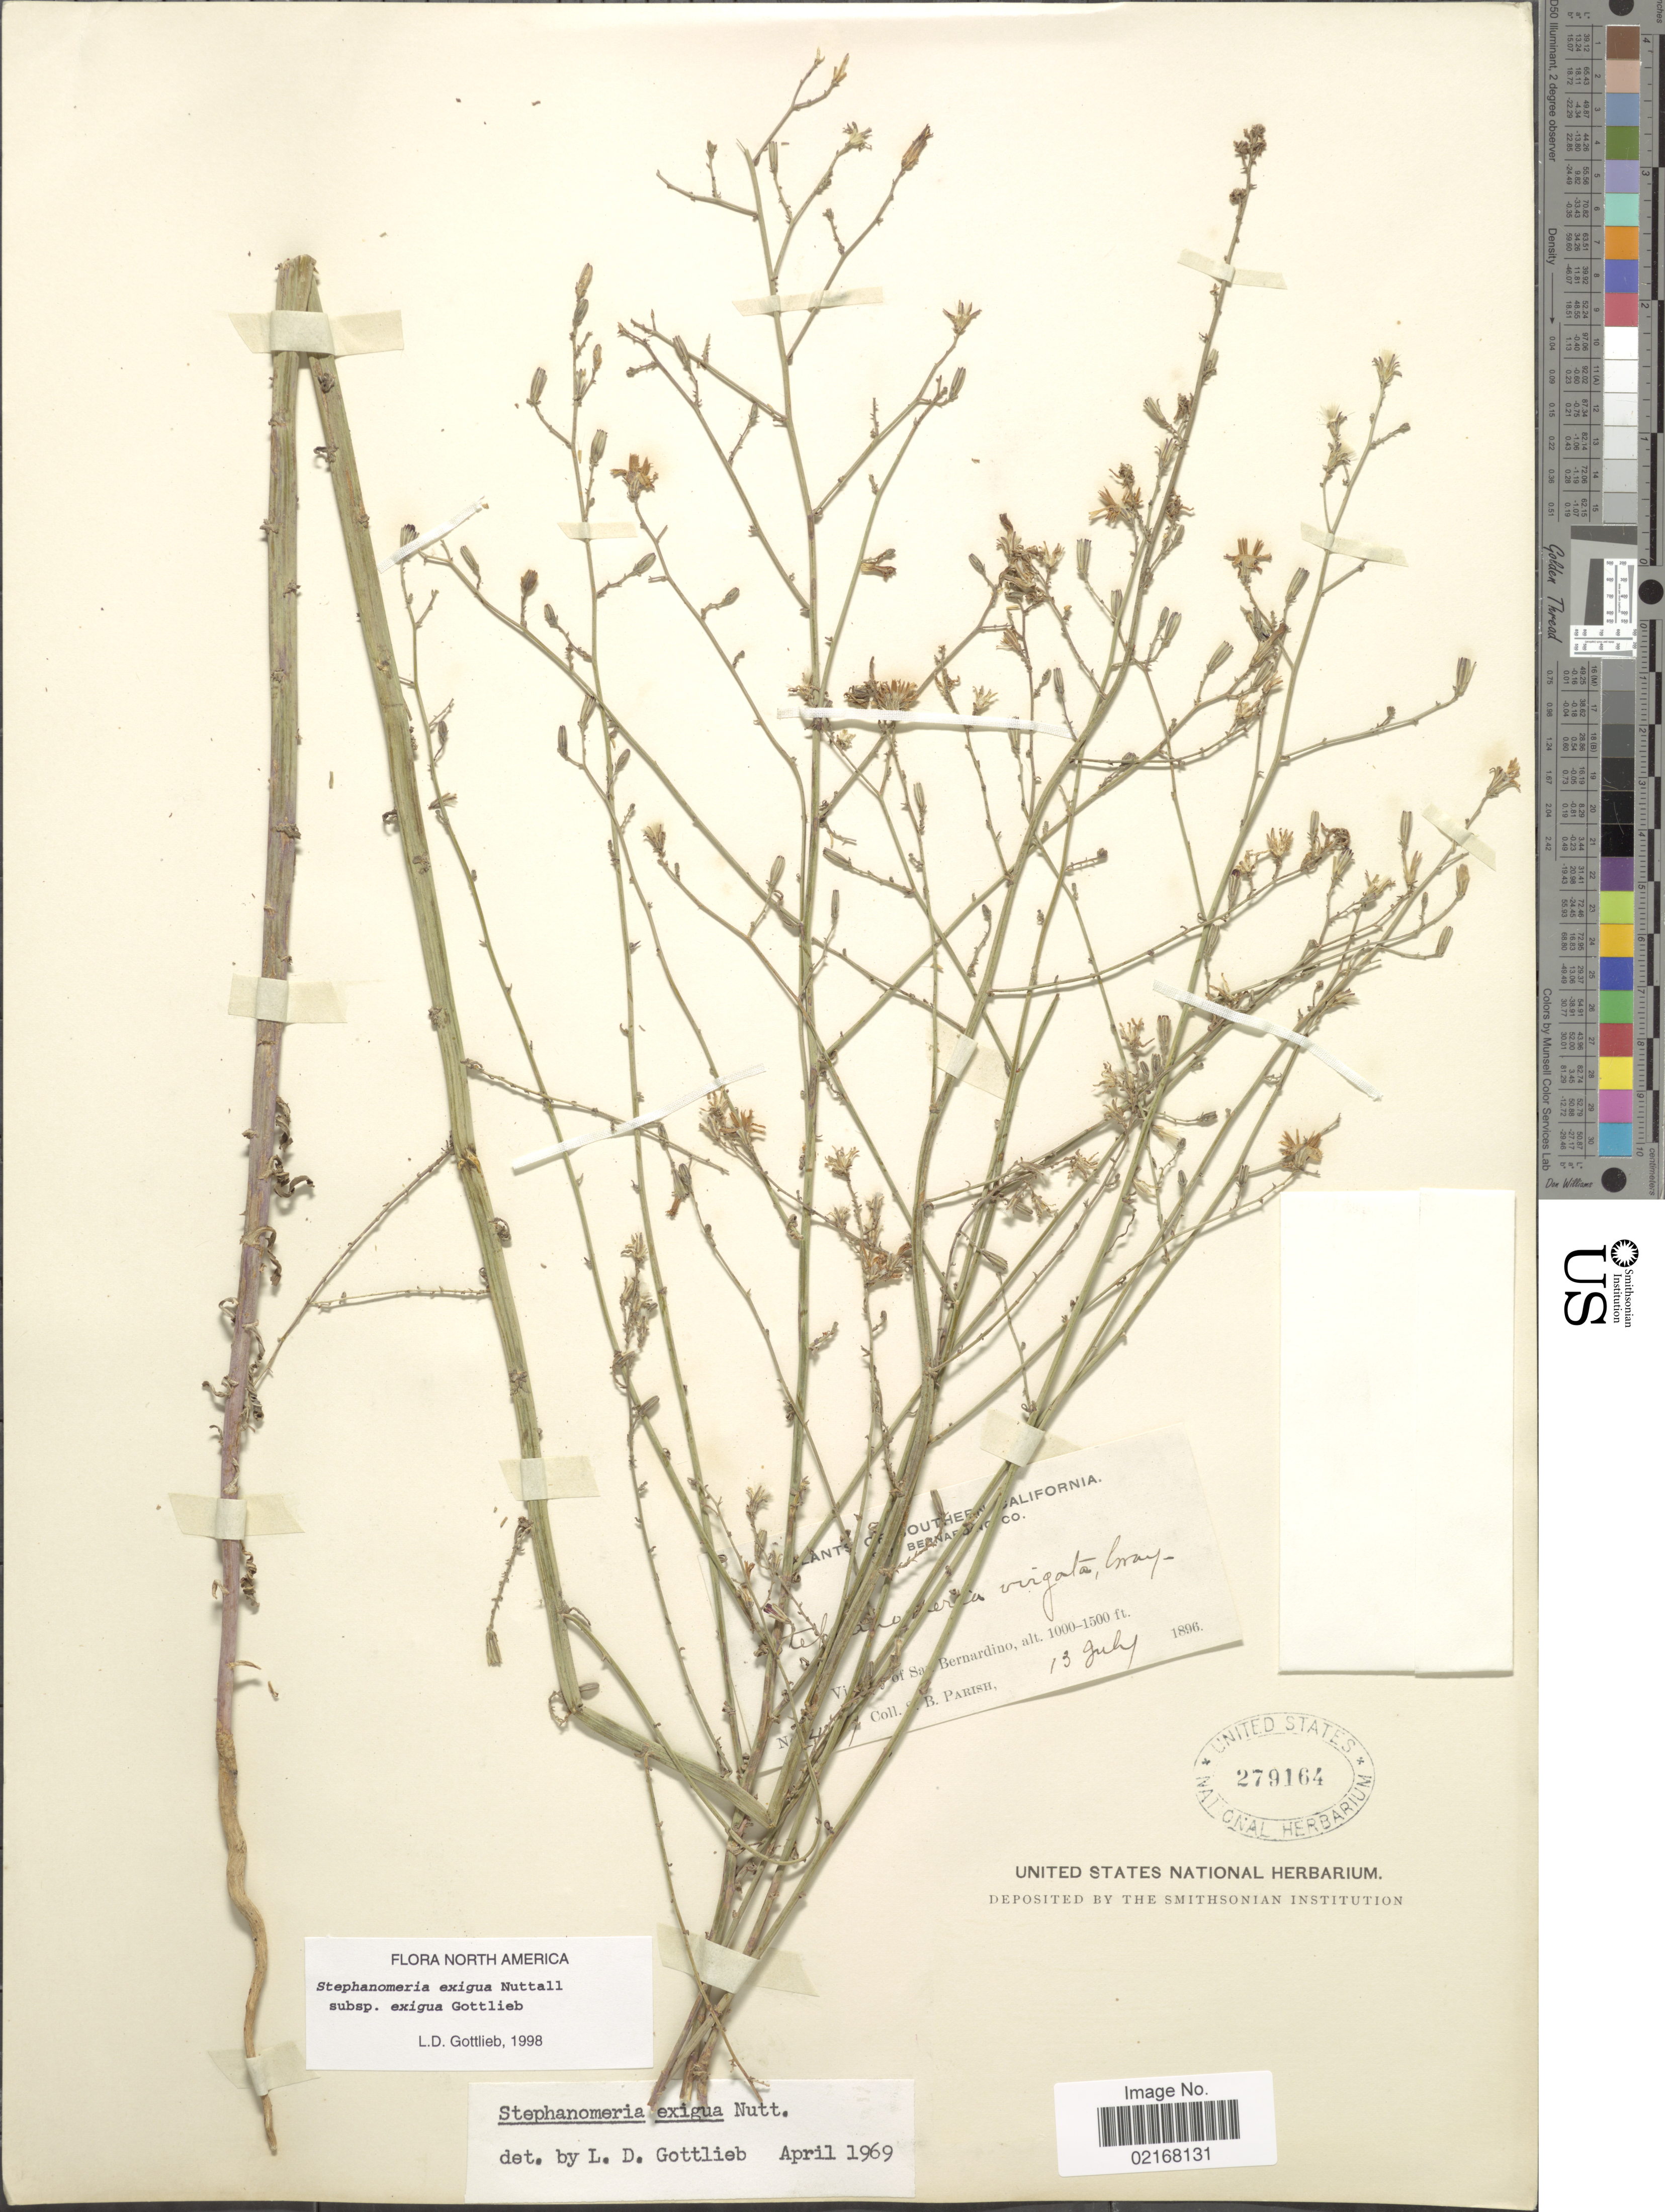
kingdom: Plantae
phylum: Tracheophyta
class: Magnoliopsida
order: Asterales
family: Asteraceae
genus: Stephanomeria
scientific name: Stephanomeria exigua subsp. exigua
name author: Nutt.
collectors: S. B. Parish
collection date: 1896-07-13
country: United States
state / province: California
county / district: San Bernardino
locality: Southern California. Bernardino Co. Vicinity of San Bernardino.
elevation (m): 305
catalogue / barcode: US 279164